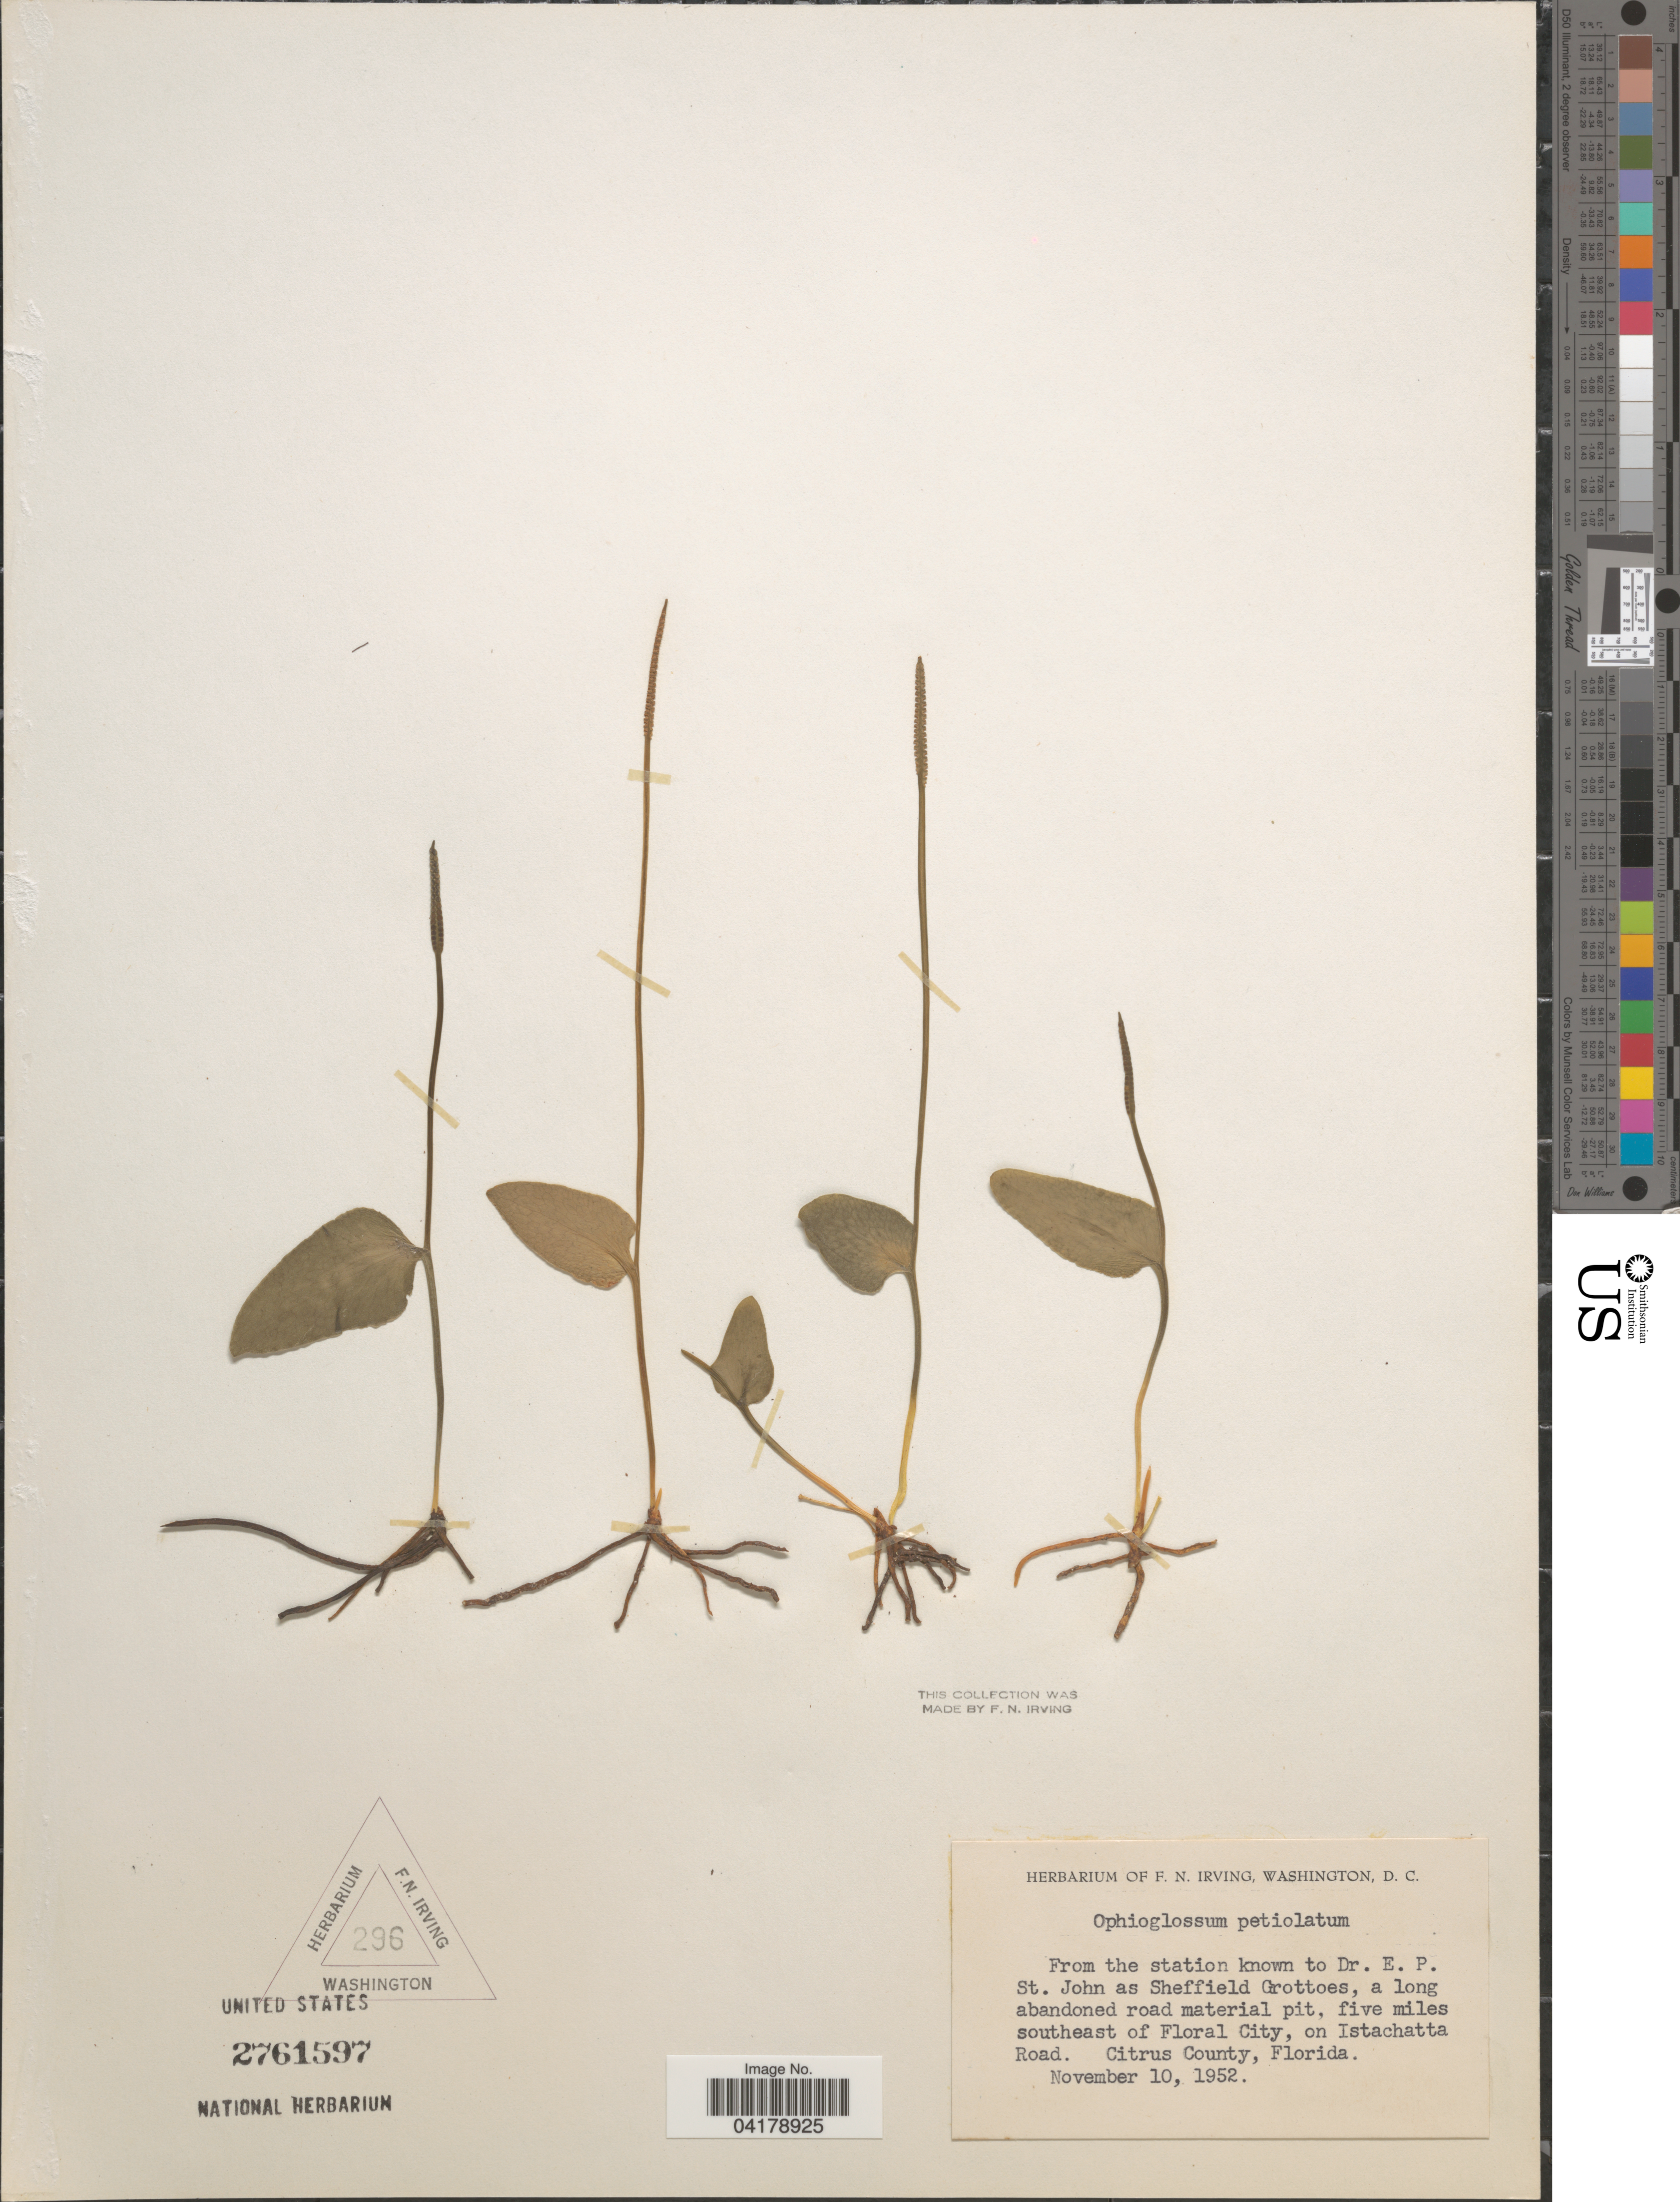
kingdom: Plantae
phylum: Tracheophyta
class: Polypodiopsida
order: Ophioglossales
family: Ophioglossaceae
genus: Ophioglossum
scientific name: Ophioglossum petiolatum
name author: Hook.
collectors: ex herb. F.N. Irving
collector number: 296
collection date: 1952-11-10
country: United States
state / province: Florida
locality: From the station known to Dr. E. P. St. John as Sheffield Grottoes, a long abandoned road material pit, five miles southeast of Floral City, on Istachatta Road. Citrus County.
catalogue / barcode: US 2761597